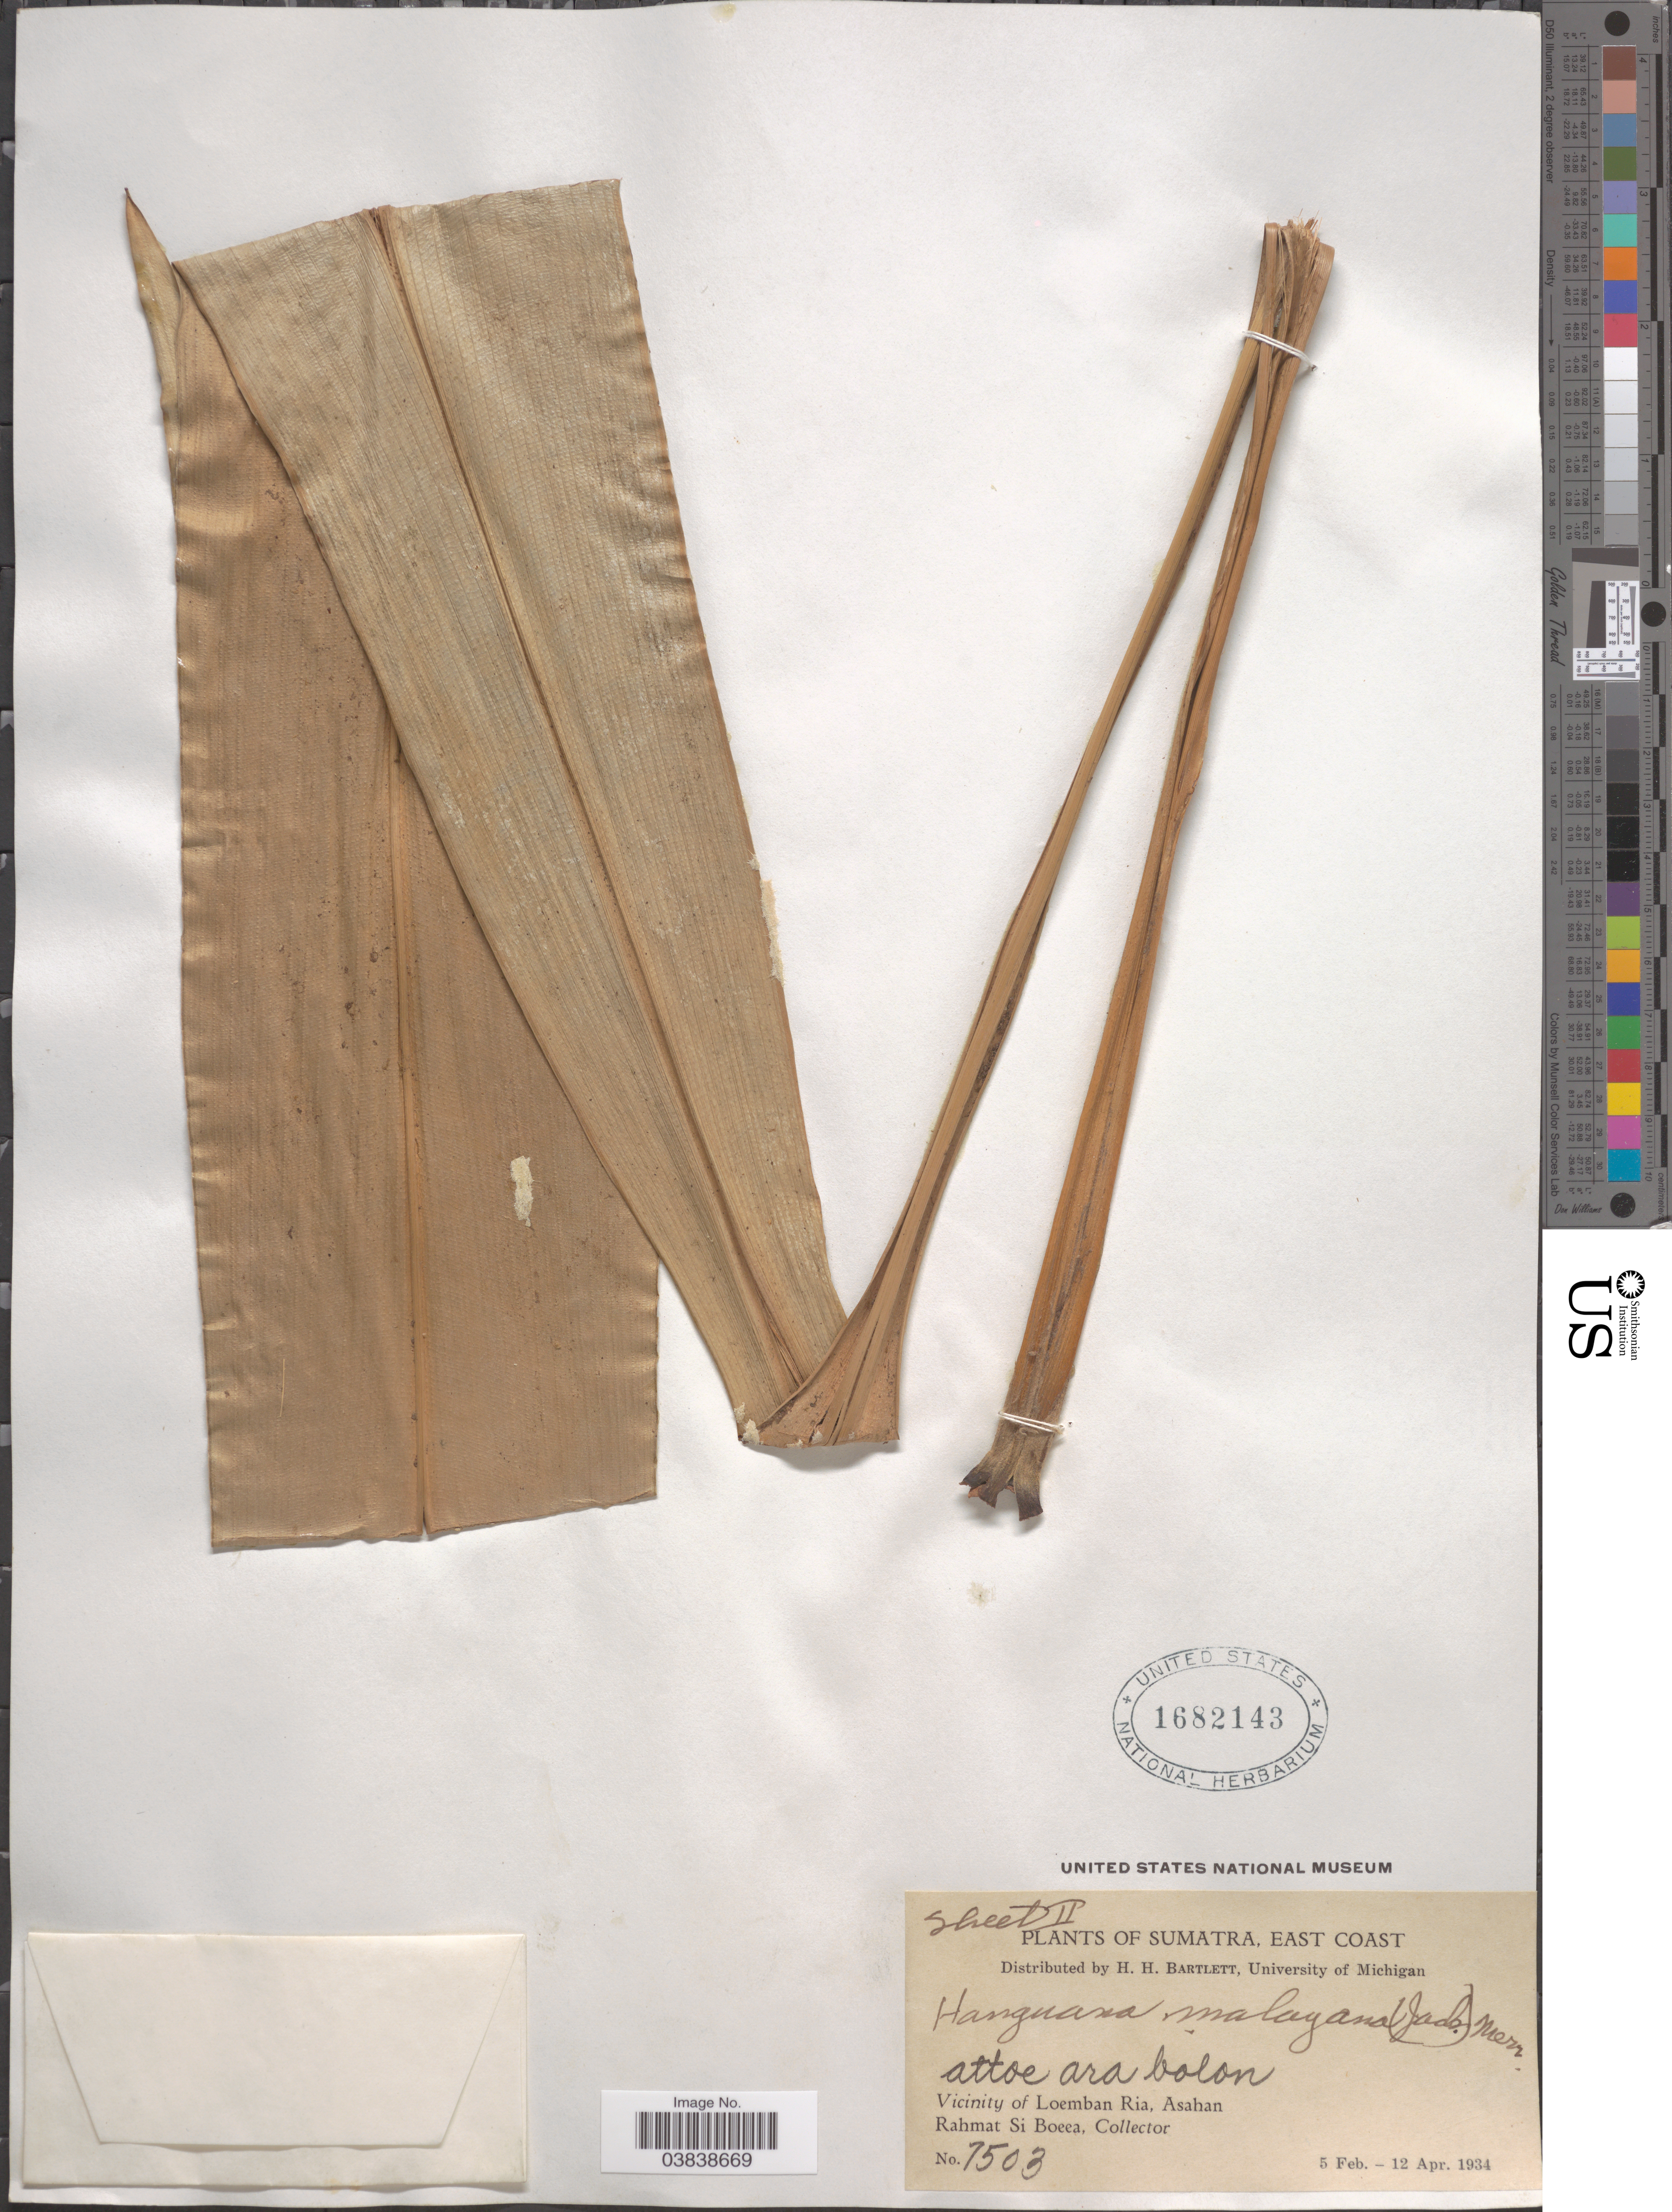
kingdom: Plantae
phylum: Tracheophyta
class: Liliopsida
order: Commelinales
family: Hanguanaceae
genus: Hanguana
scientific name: Hanguana malayana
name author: (Jack) Merr.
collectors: Rahmat Si Boeea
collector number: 7503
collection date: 1934-02-05/1934-04-12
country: Indonesia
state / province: Sumatra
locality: East Coast. Vicinity of Loemban Ria, Asahan.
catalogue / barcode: US 1682143